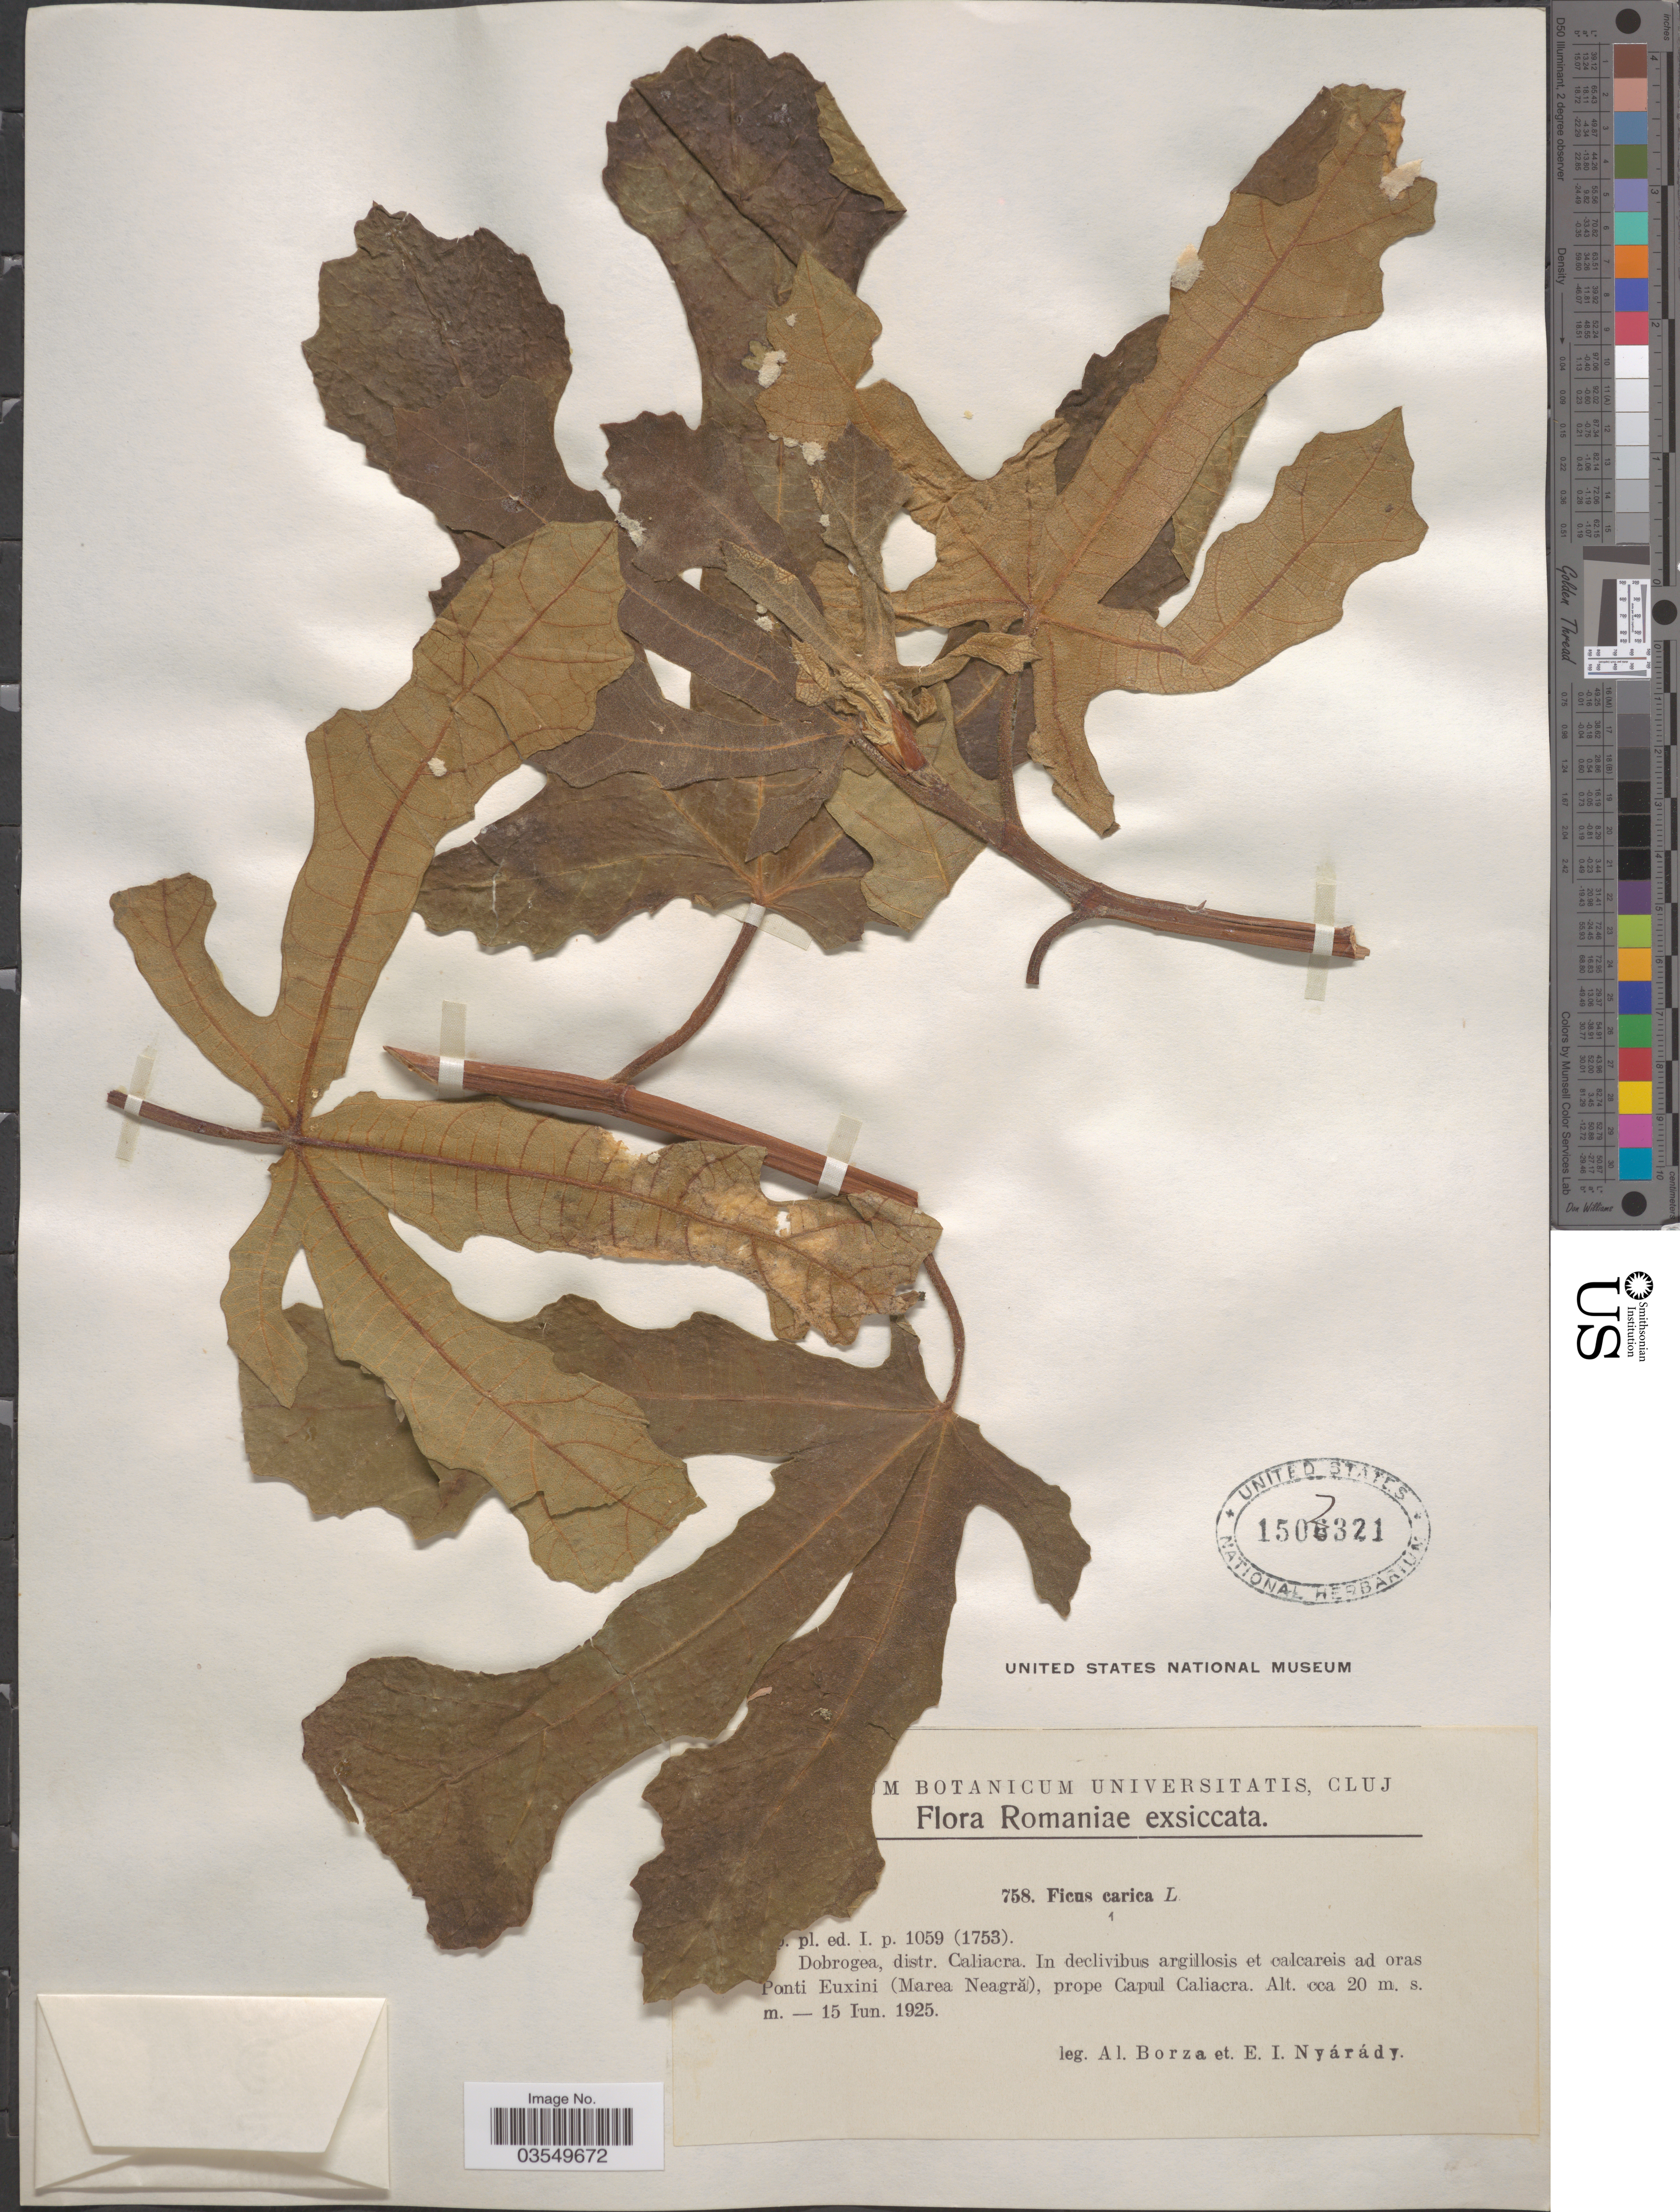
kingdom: Plantae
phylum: Tracheophyta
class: Magnoliopsida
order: Rosales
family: Moraceae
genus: Ficus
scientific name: Ficus carica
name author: L.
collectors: A. Borza & E. Nyárády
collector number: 758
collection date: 1925-06-15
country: Romania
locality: Dobrogea, distr. Caliacra. In declivibus argillosis et calcareis ad oras Ponti Euxini (Marea Neagră), prope Capul Caliacra.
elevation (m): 20